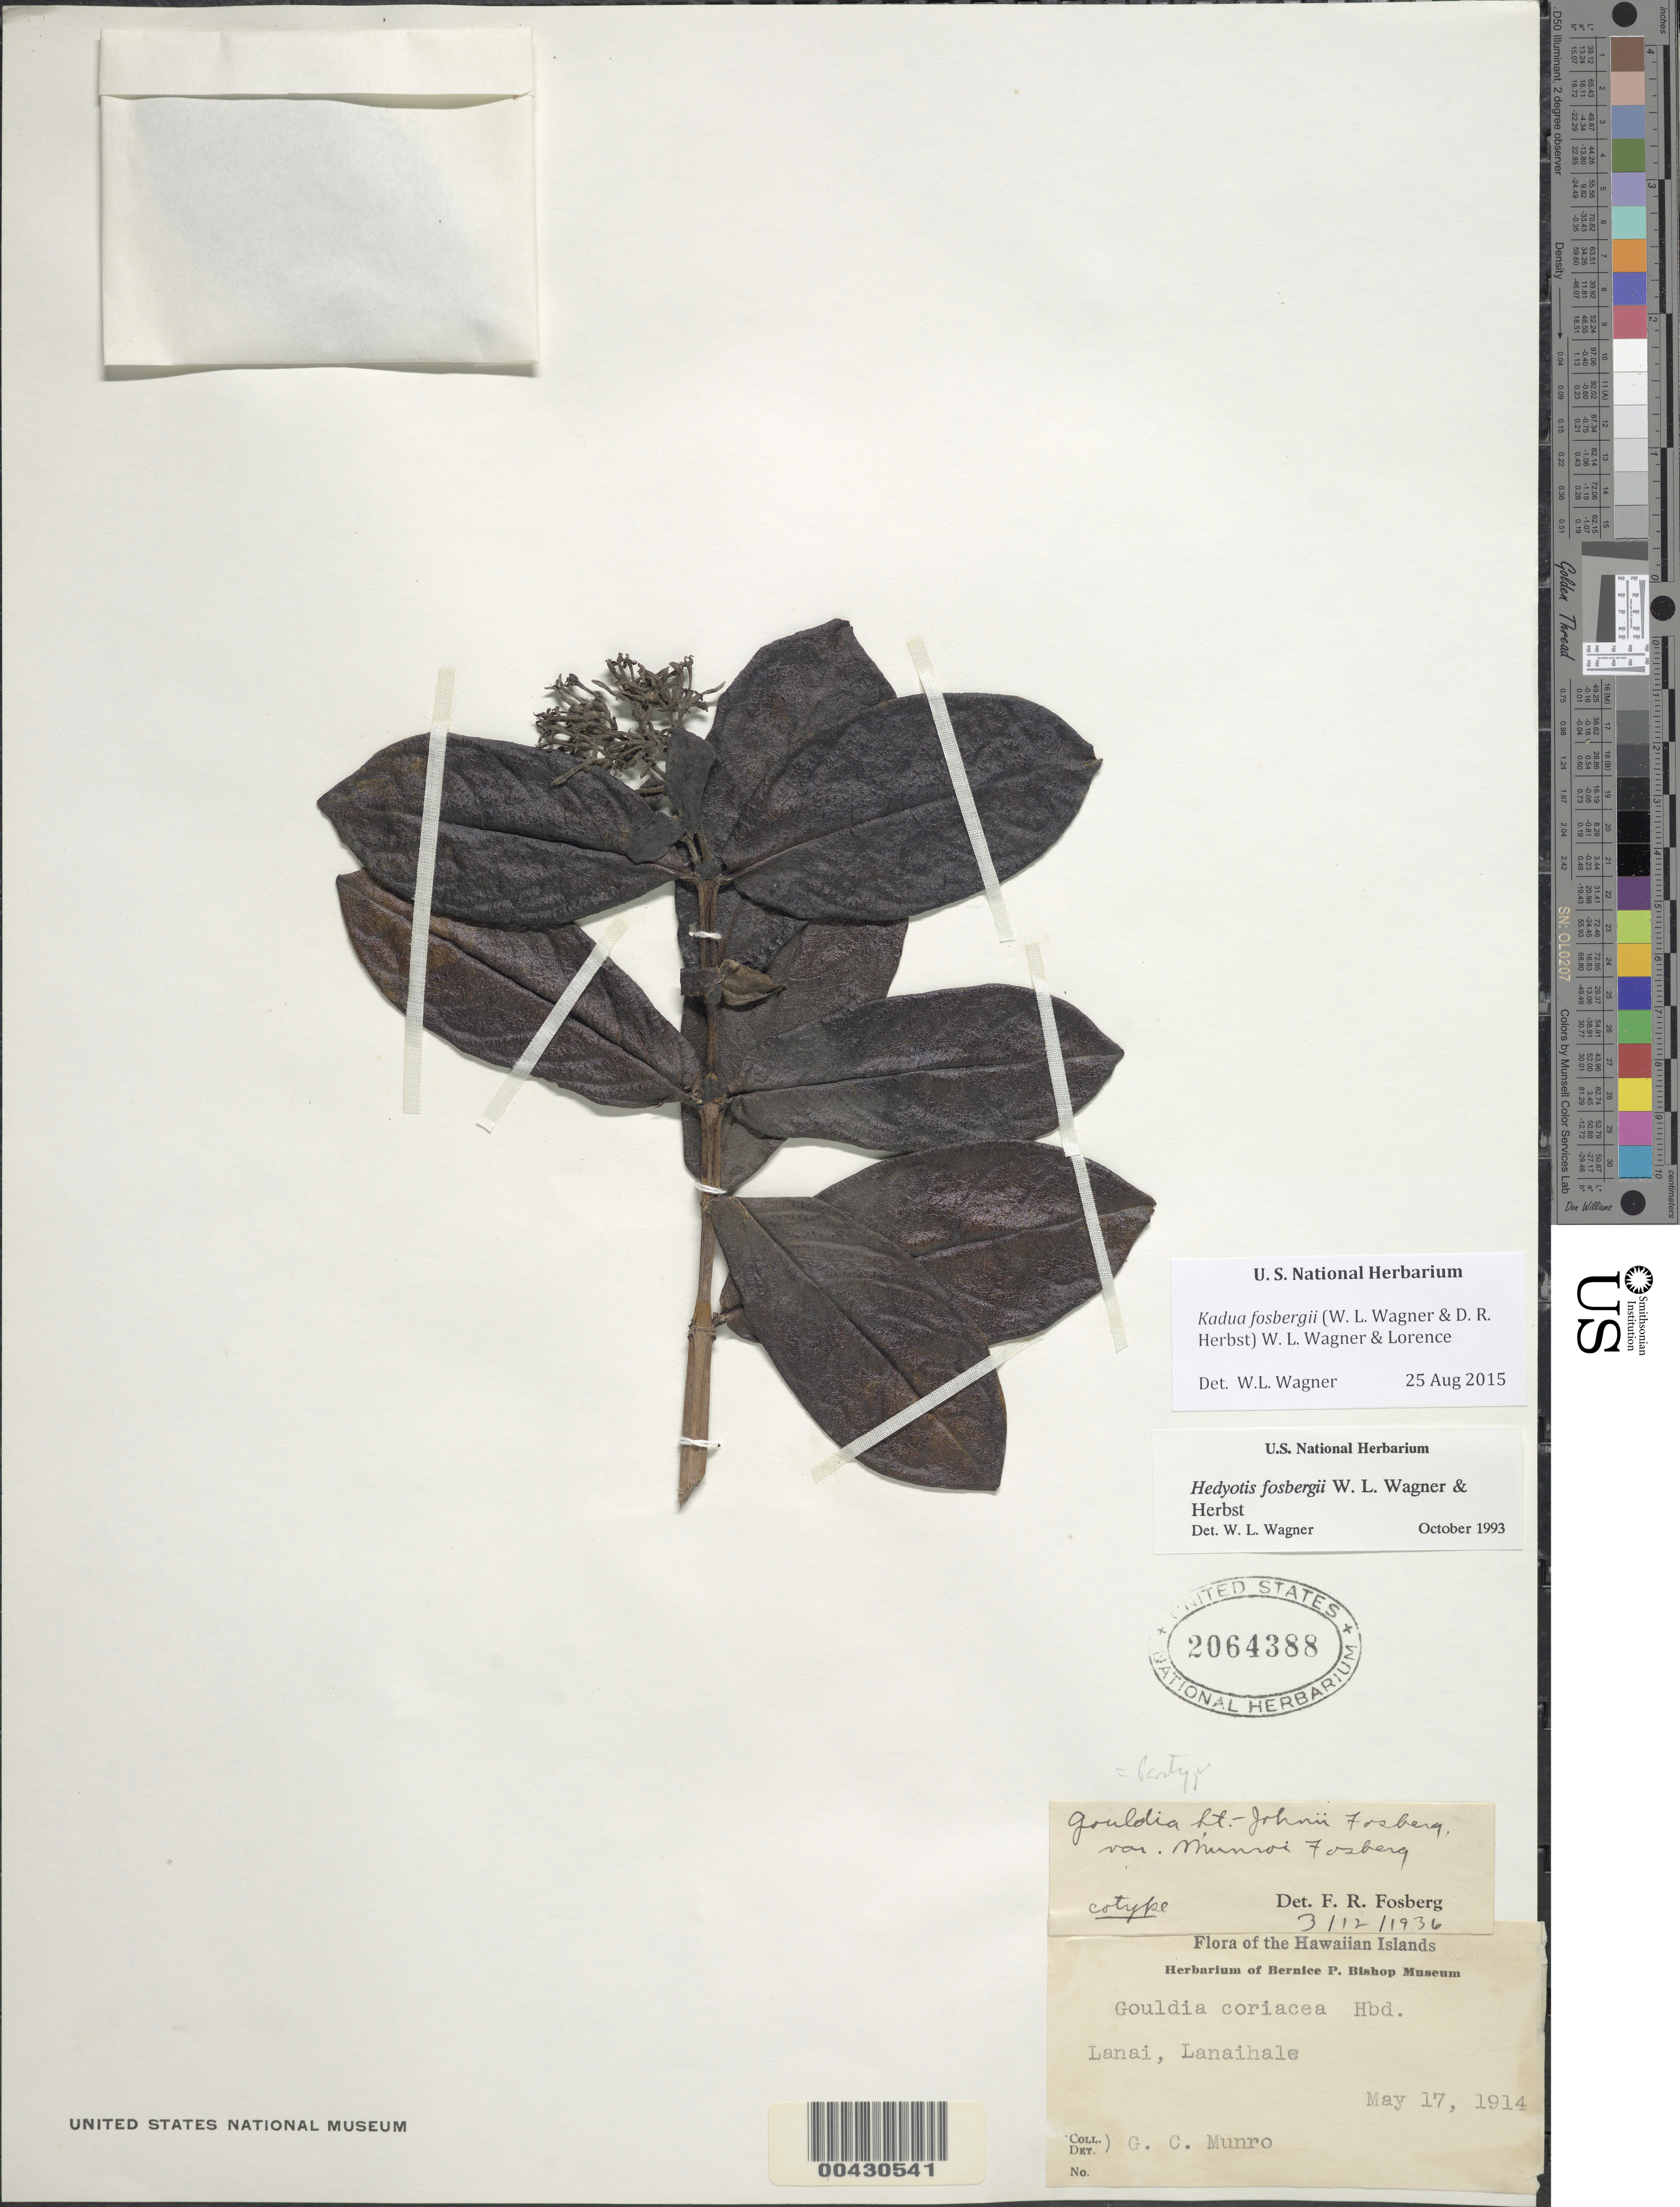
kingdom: Plantae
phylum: Tracheophyta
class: Magnoliopsida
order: Gentianales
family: Rubiaceae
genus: Kadua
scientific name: Kadua affinis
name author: DC.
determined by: Wagner, W. L., (BOT), Smithsonian Institution - National Museum of Natural History (UNITED STATES)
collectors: G. C. Munro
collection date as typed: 17 May 1914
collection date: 1914-05-17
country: United States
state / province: Hawaii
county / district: Maui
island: Lana'i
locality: Lanaihale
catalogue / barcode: US 2064388